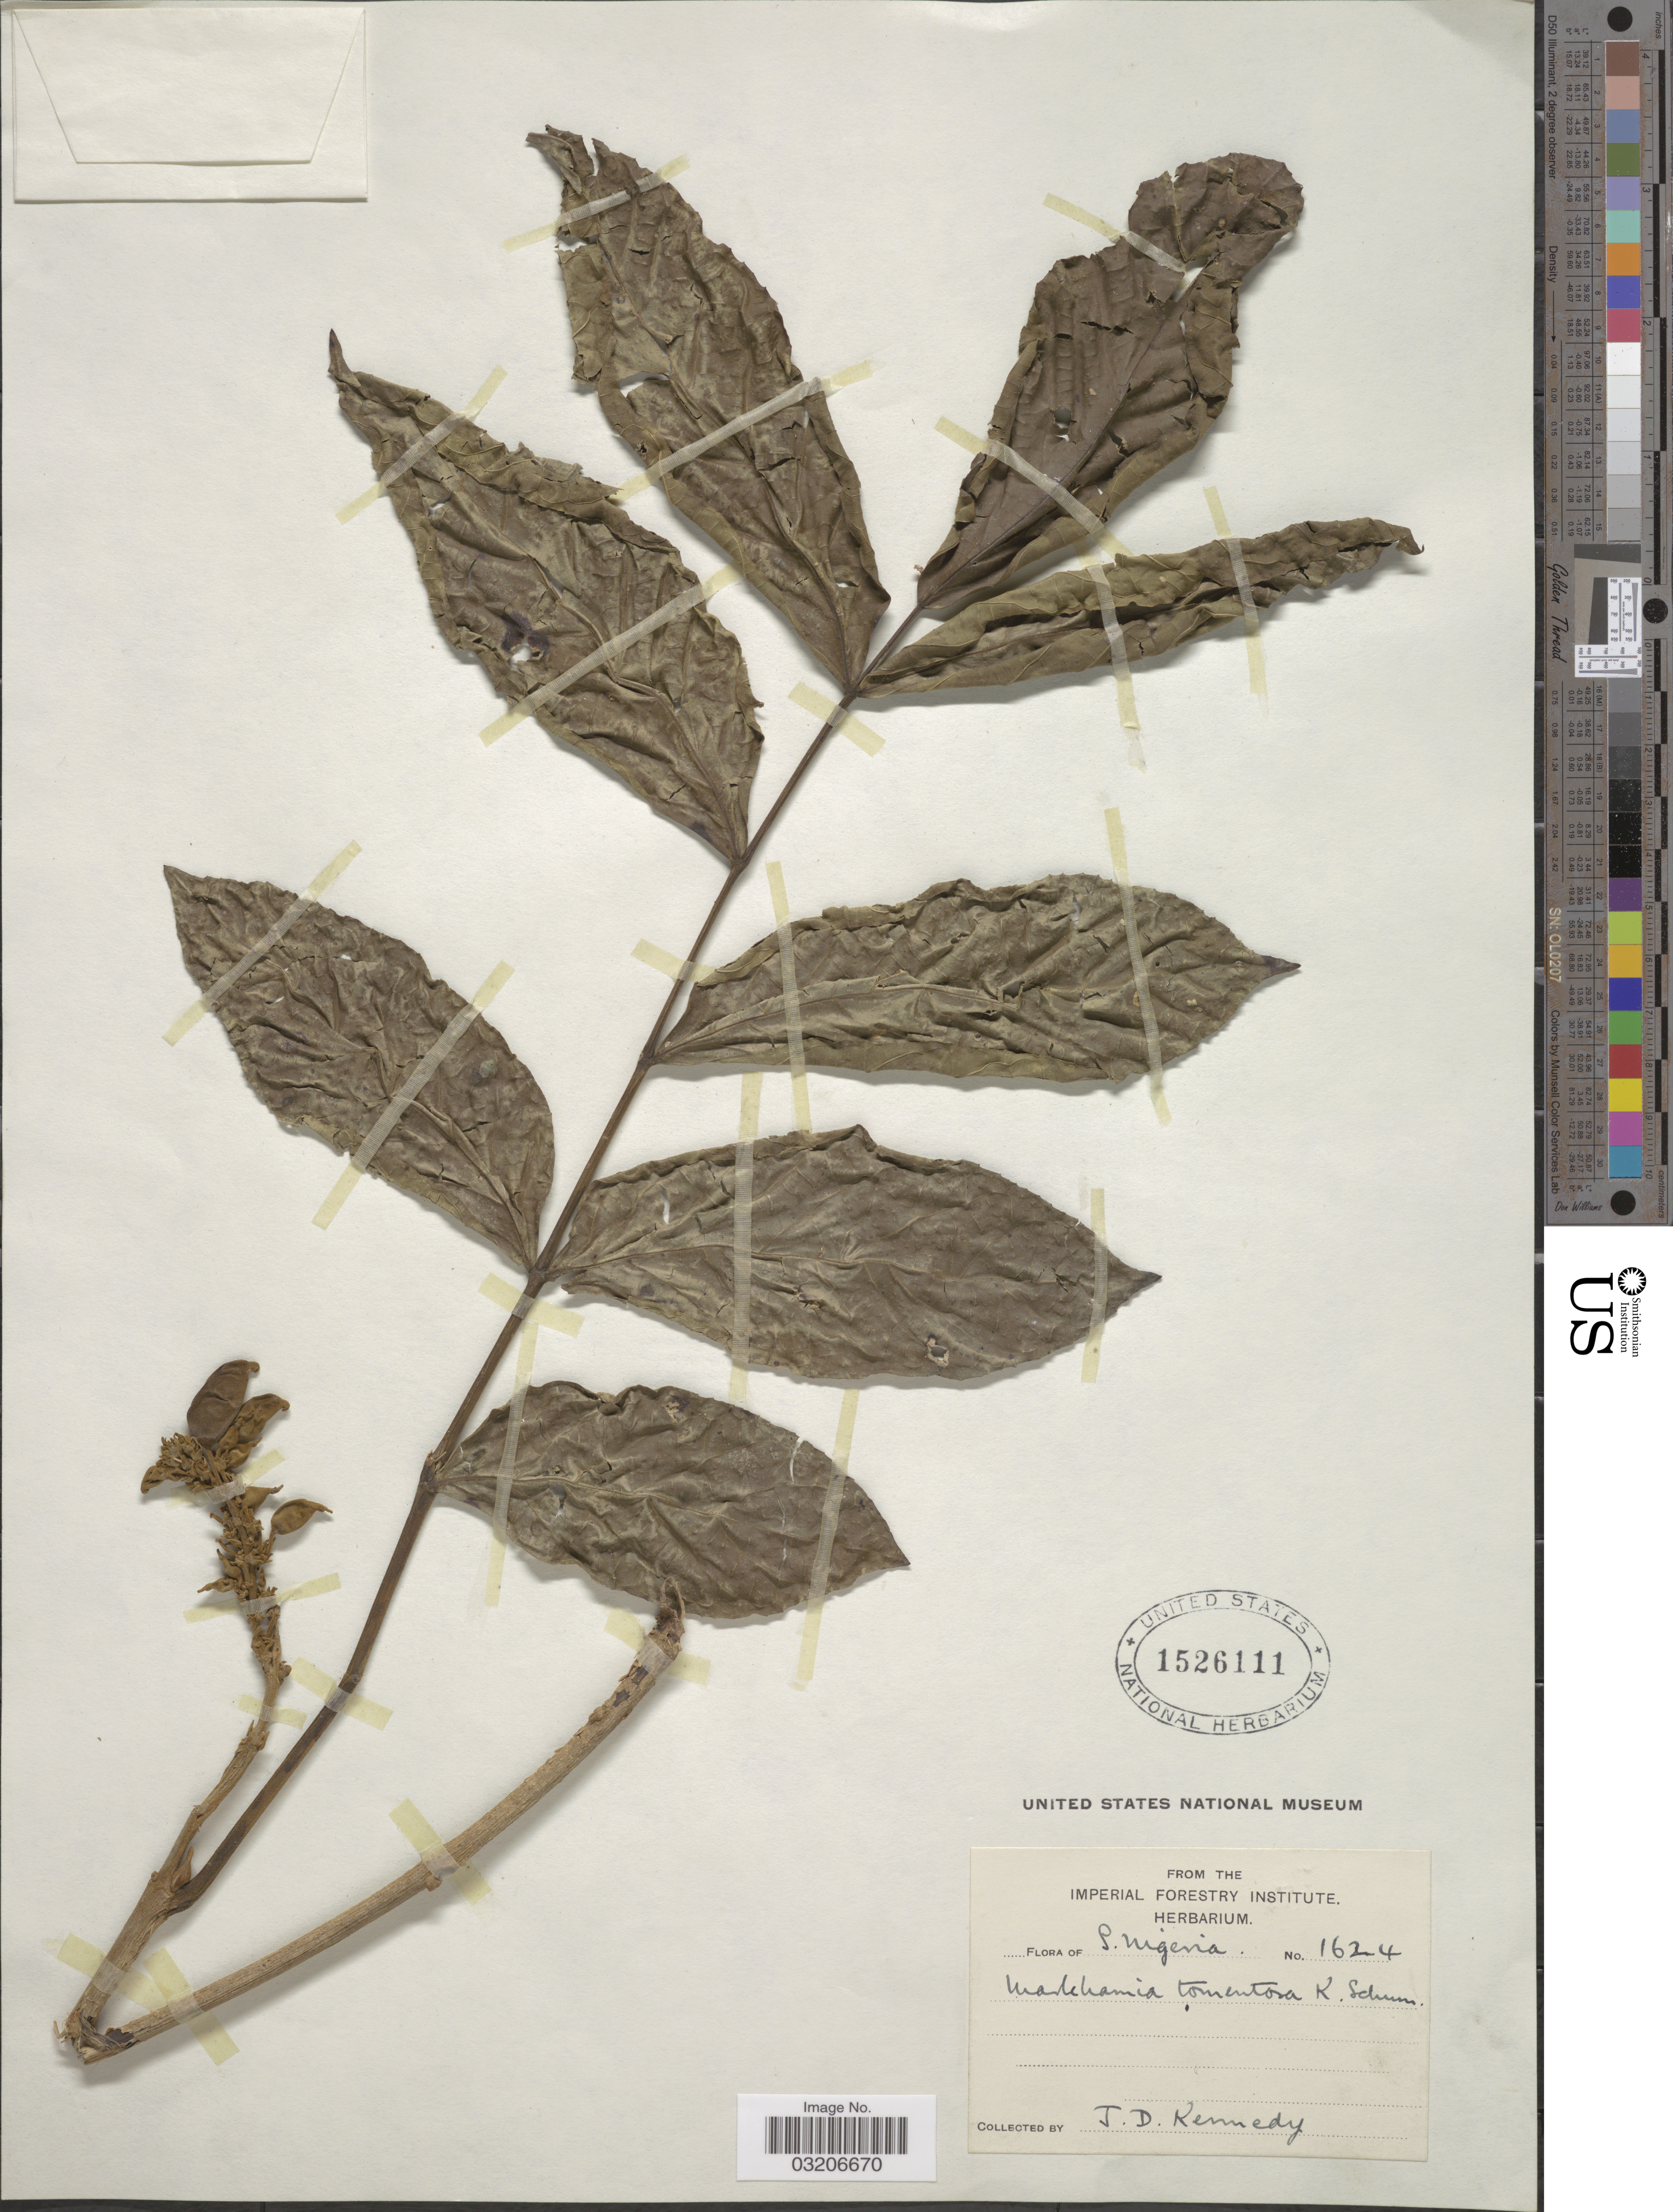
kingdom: Plantae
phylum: Tracheophyta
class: Magnoliopsida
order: Lamiales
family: Bignoniaceae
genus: Markhamia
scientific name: Markhamia tomentosa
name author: (Benth.) K. Schum. ex Engl.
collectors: J. D. Kennedy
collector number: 1624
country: Nigeria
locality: S. Nigeria.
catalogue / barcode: US 1526111